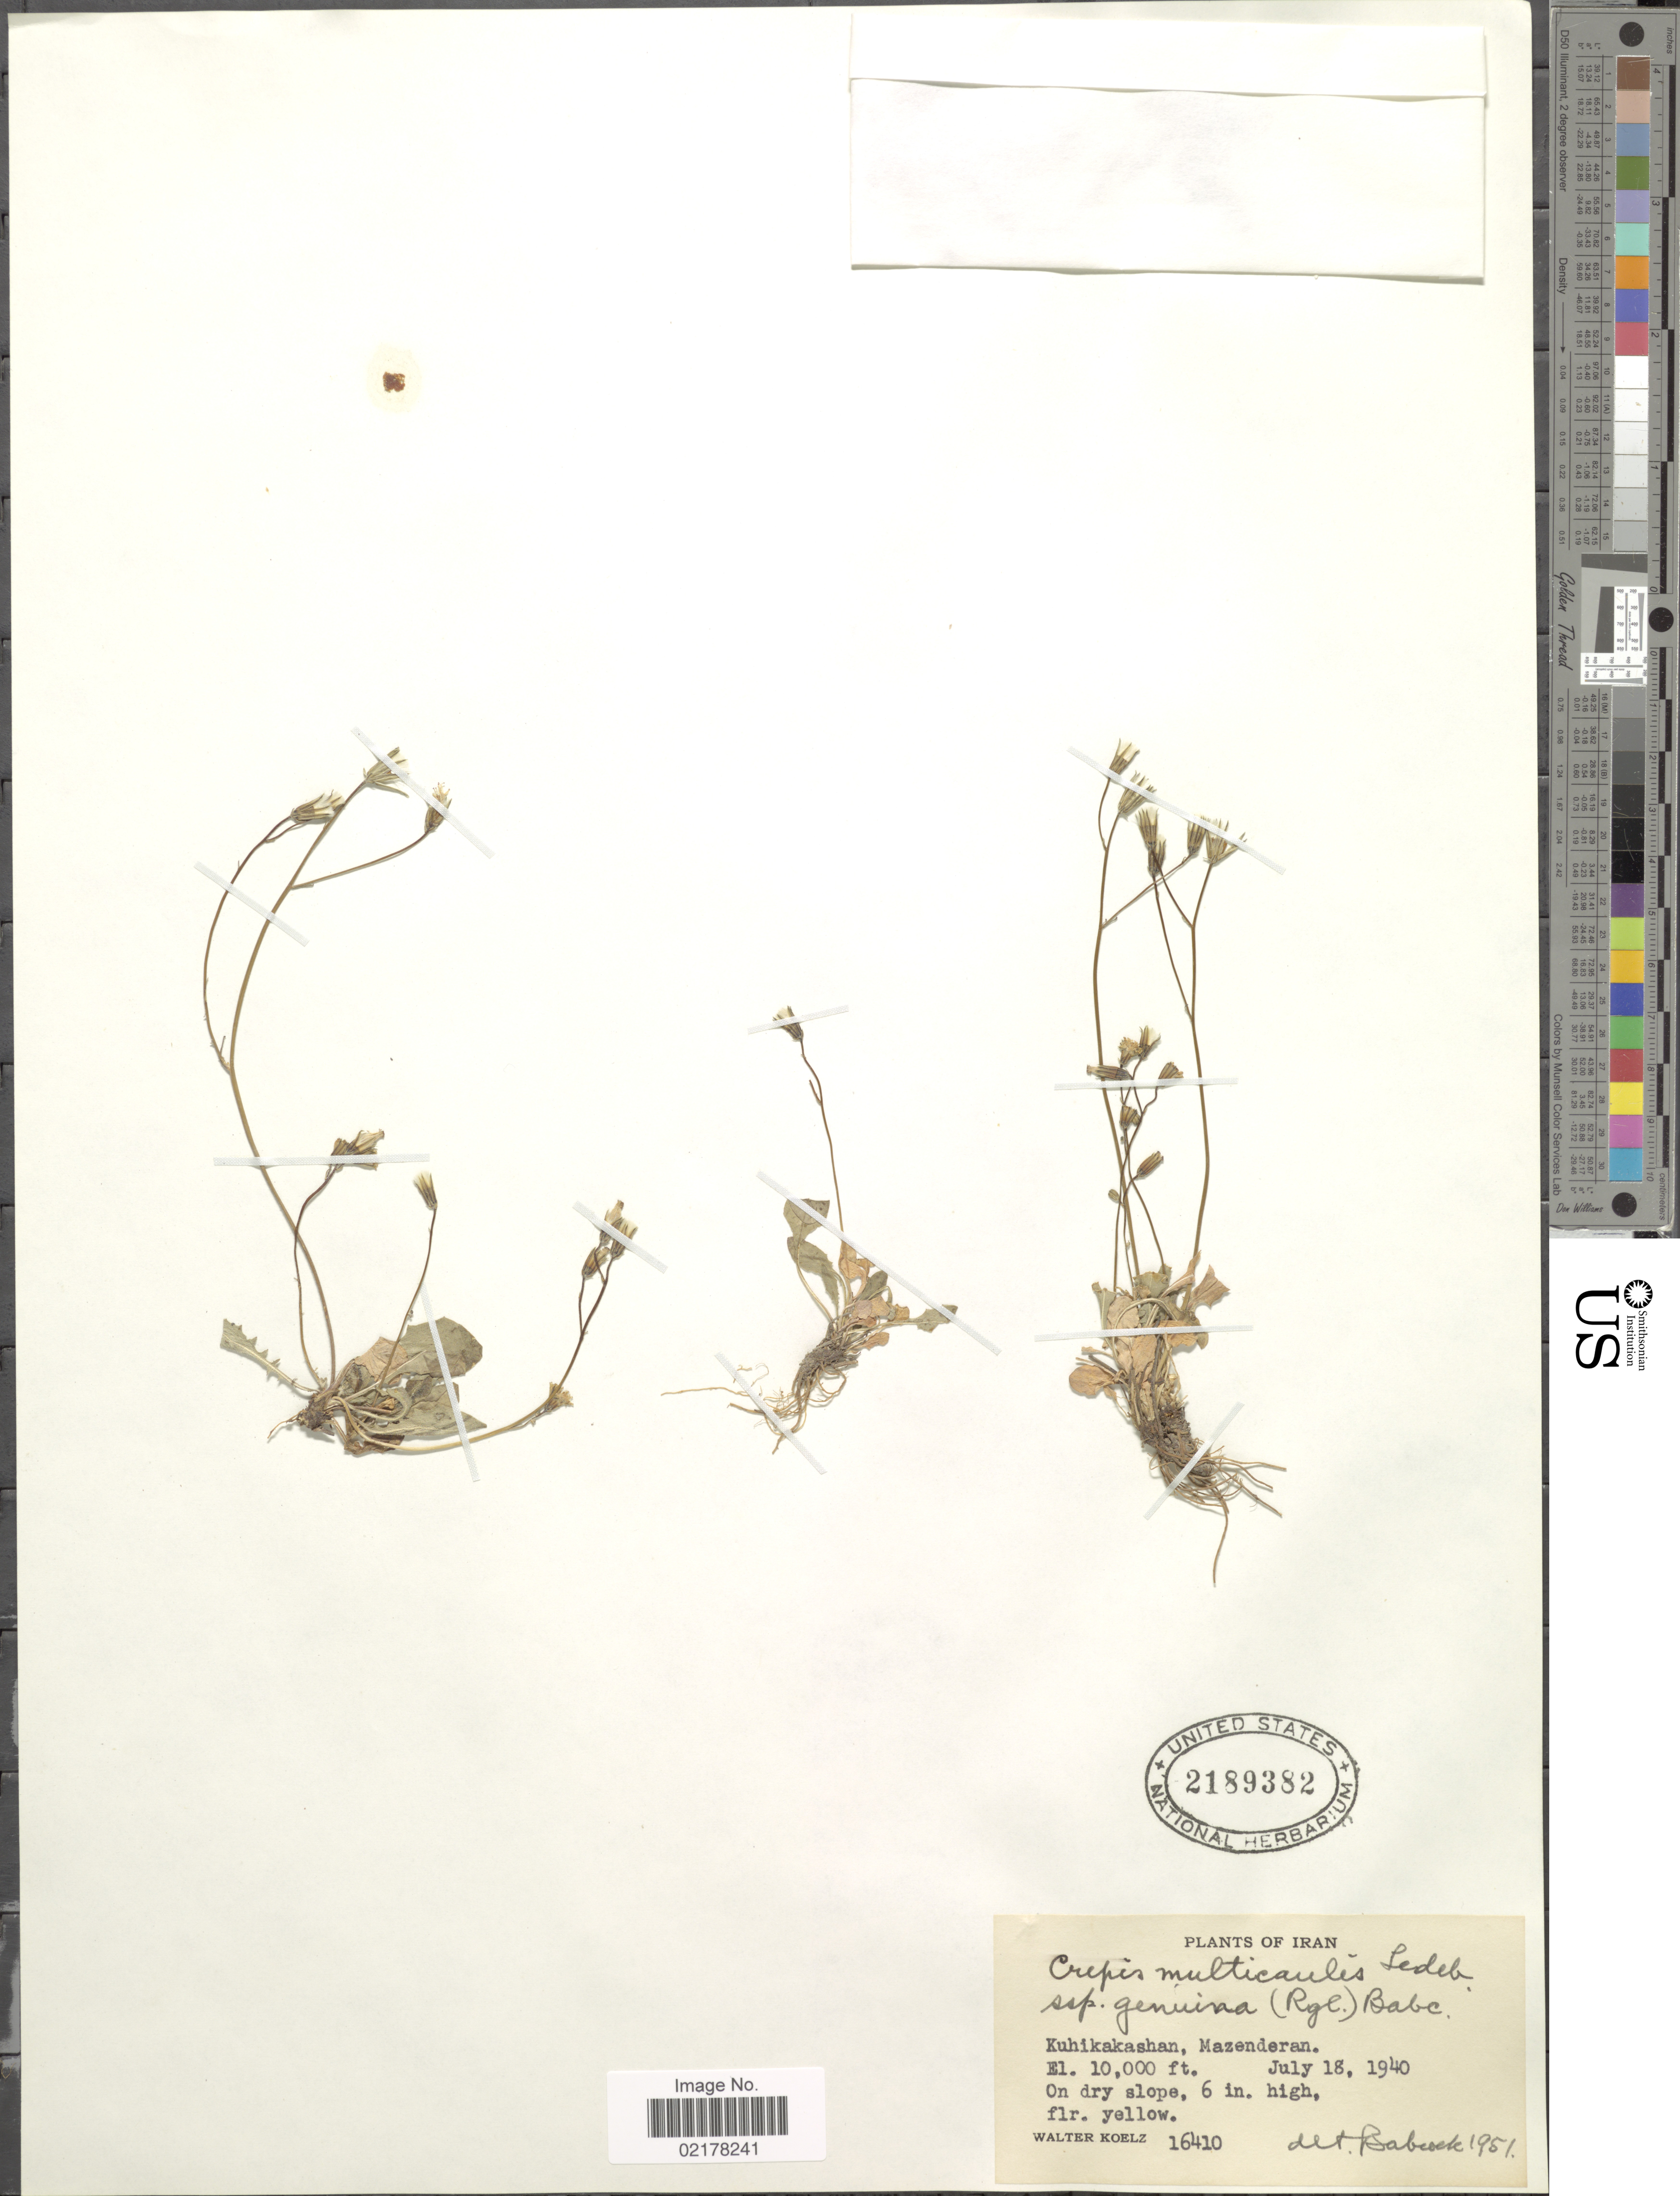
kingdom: Plantae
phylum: Tracheophyta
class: Magnoliopsida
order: Asterales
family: Asteraceae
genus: Crepis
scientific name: Crepis multicaulis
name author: Ledeb.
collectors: W. N. Koelz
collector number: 16410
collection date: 1940-07-18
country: Iran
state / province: Mazandaran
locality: Kuhikakashan, Mazenderan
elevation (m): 3048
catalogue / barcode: US 2189382